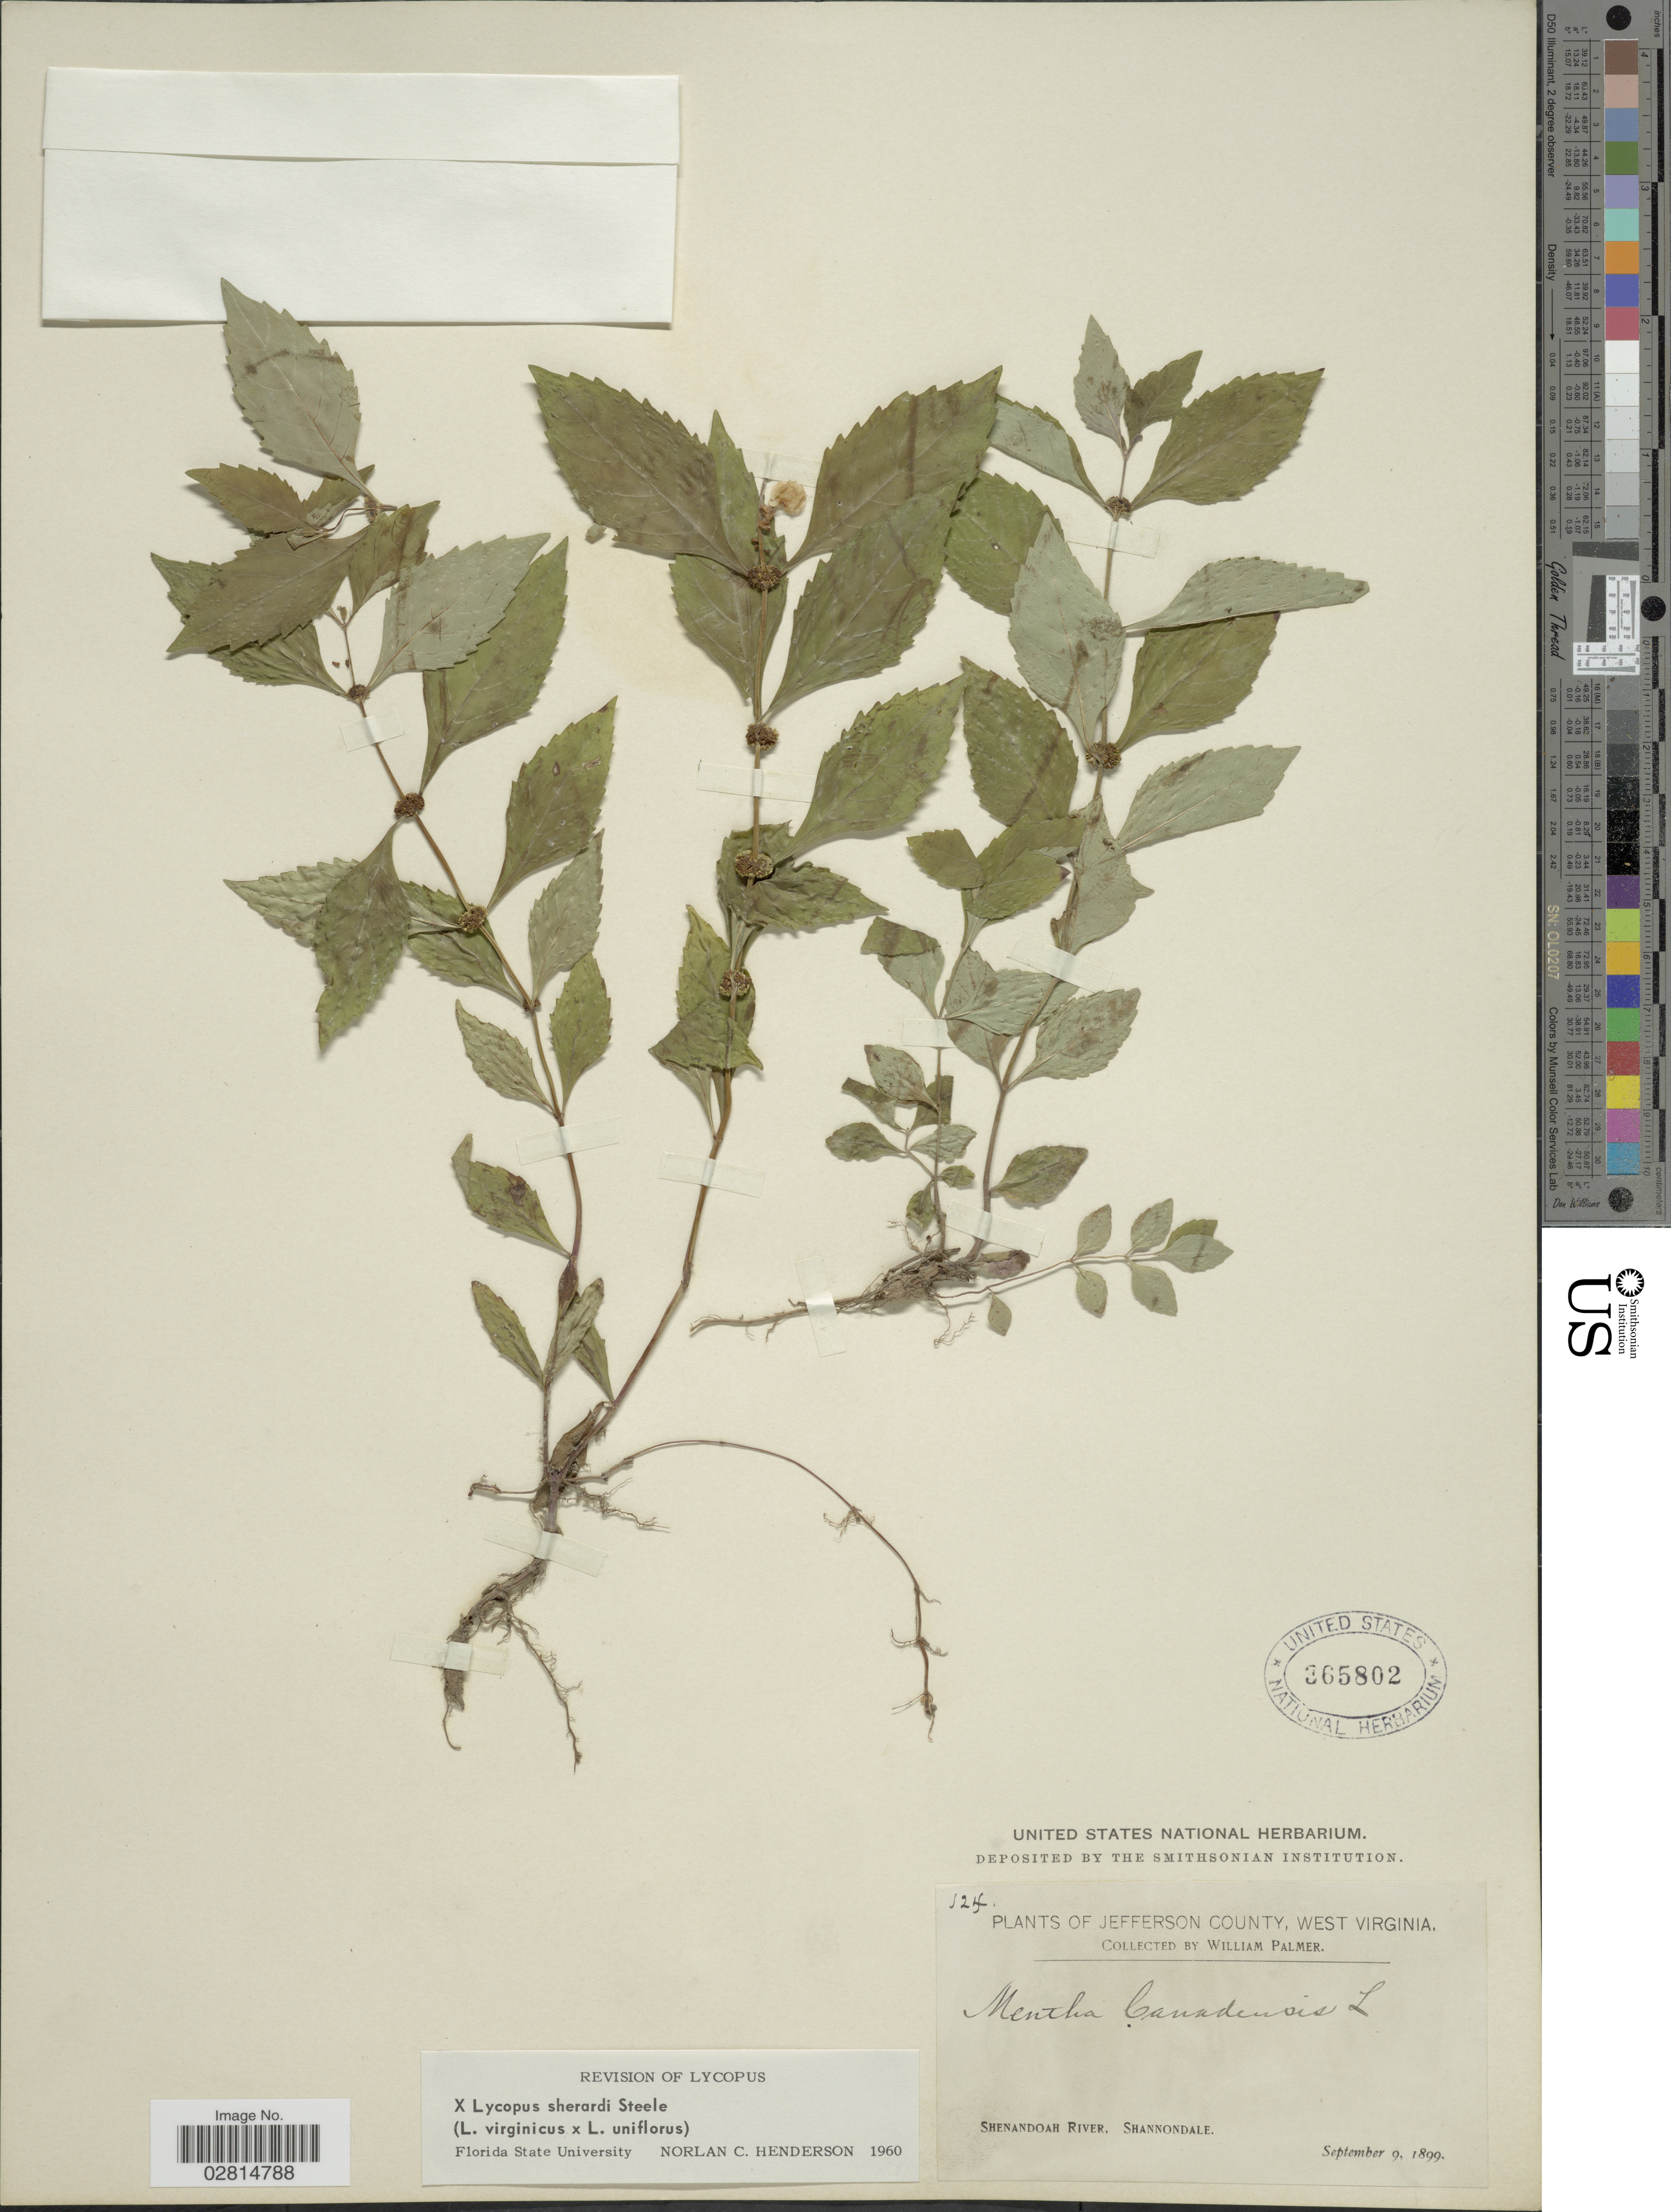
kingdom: Plantae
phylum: Tracheophyta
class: Magnoliopsida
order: Lamiales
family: Lamiaceae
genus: Lycopus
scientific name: Lycopus x sherardii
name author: E.S. Steele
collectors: W. Palmer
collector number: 124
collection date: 1899-09-09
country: United States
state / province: West Virginia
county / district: Jefferson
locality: Jefferson County. Shenandoah River, Shannondale.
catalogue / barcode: US 365802